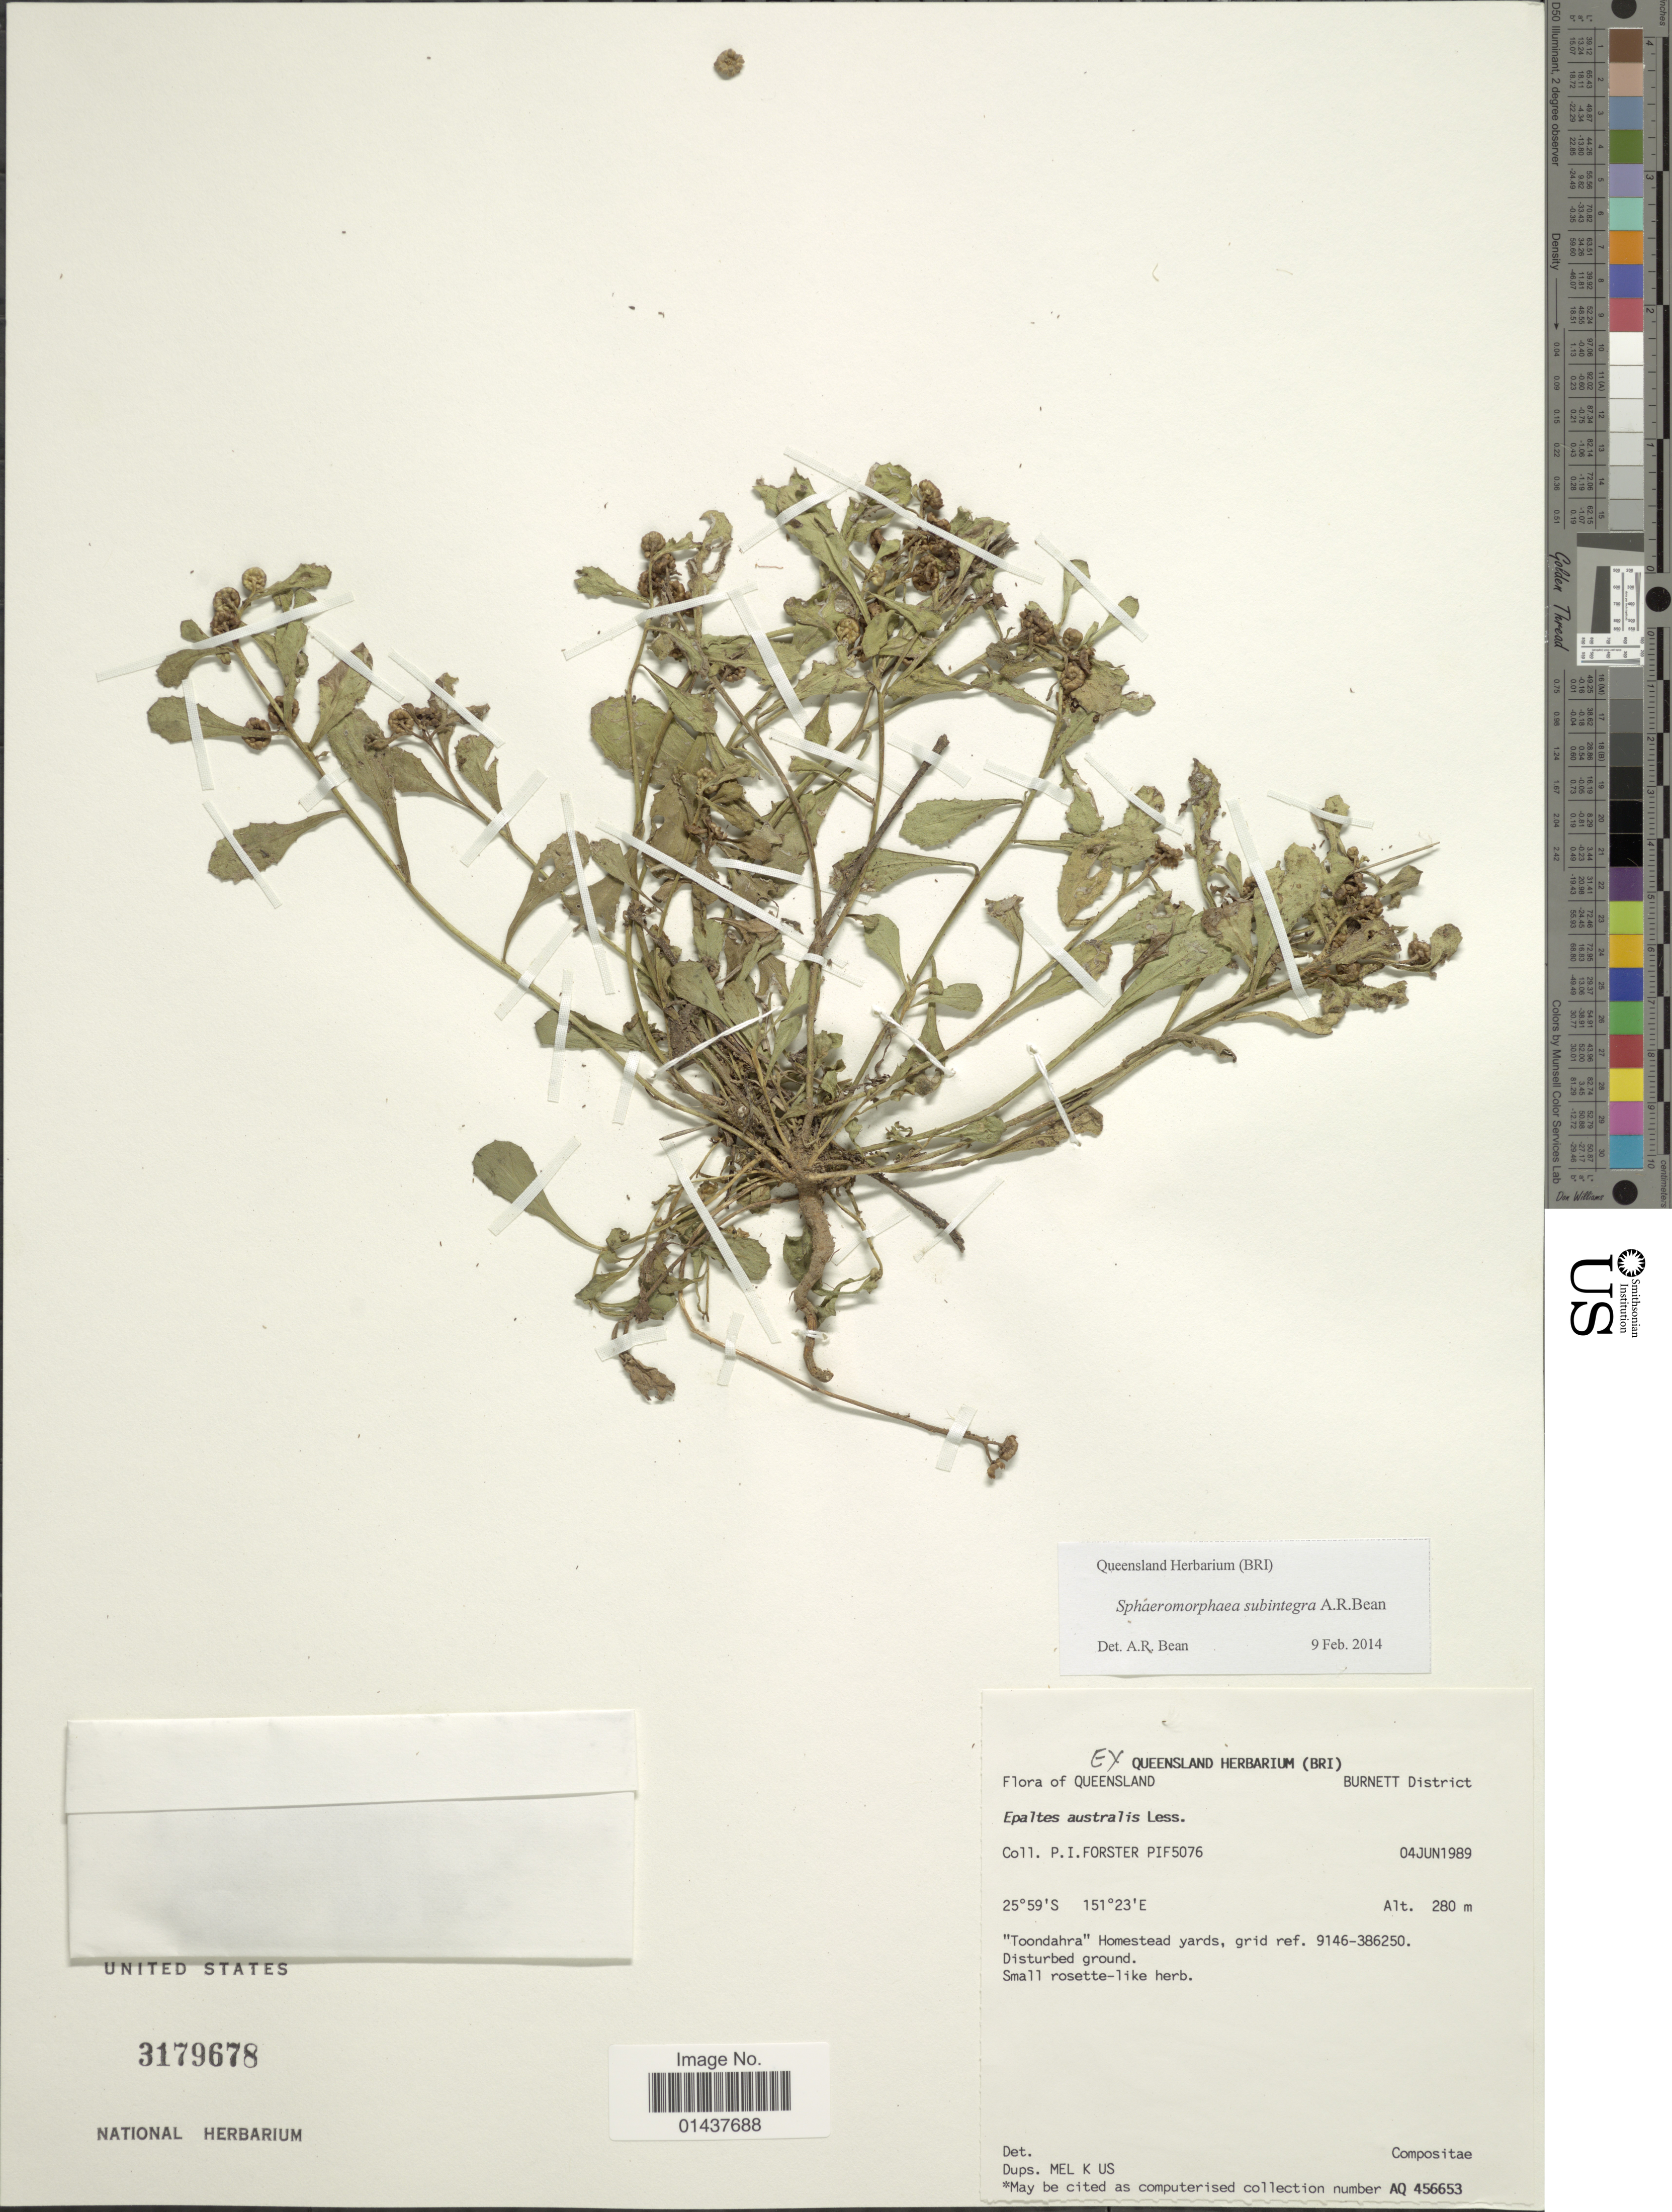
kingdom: Plantae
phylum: Tracheophyta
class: Magnoliopsida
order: Asterales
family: Asteraceae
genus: Sphaeromorphaea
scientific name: Sphaeromorphaea subintegra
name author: A.R. Bean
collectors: P. Forster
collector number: PIF5076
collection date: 1989-06-04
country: Australia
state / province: Queensland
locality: Burnett District, 'Toondahra' Homestead yards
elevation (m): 280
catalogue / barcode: US 3179678